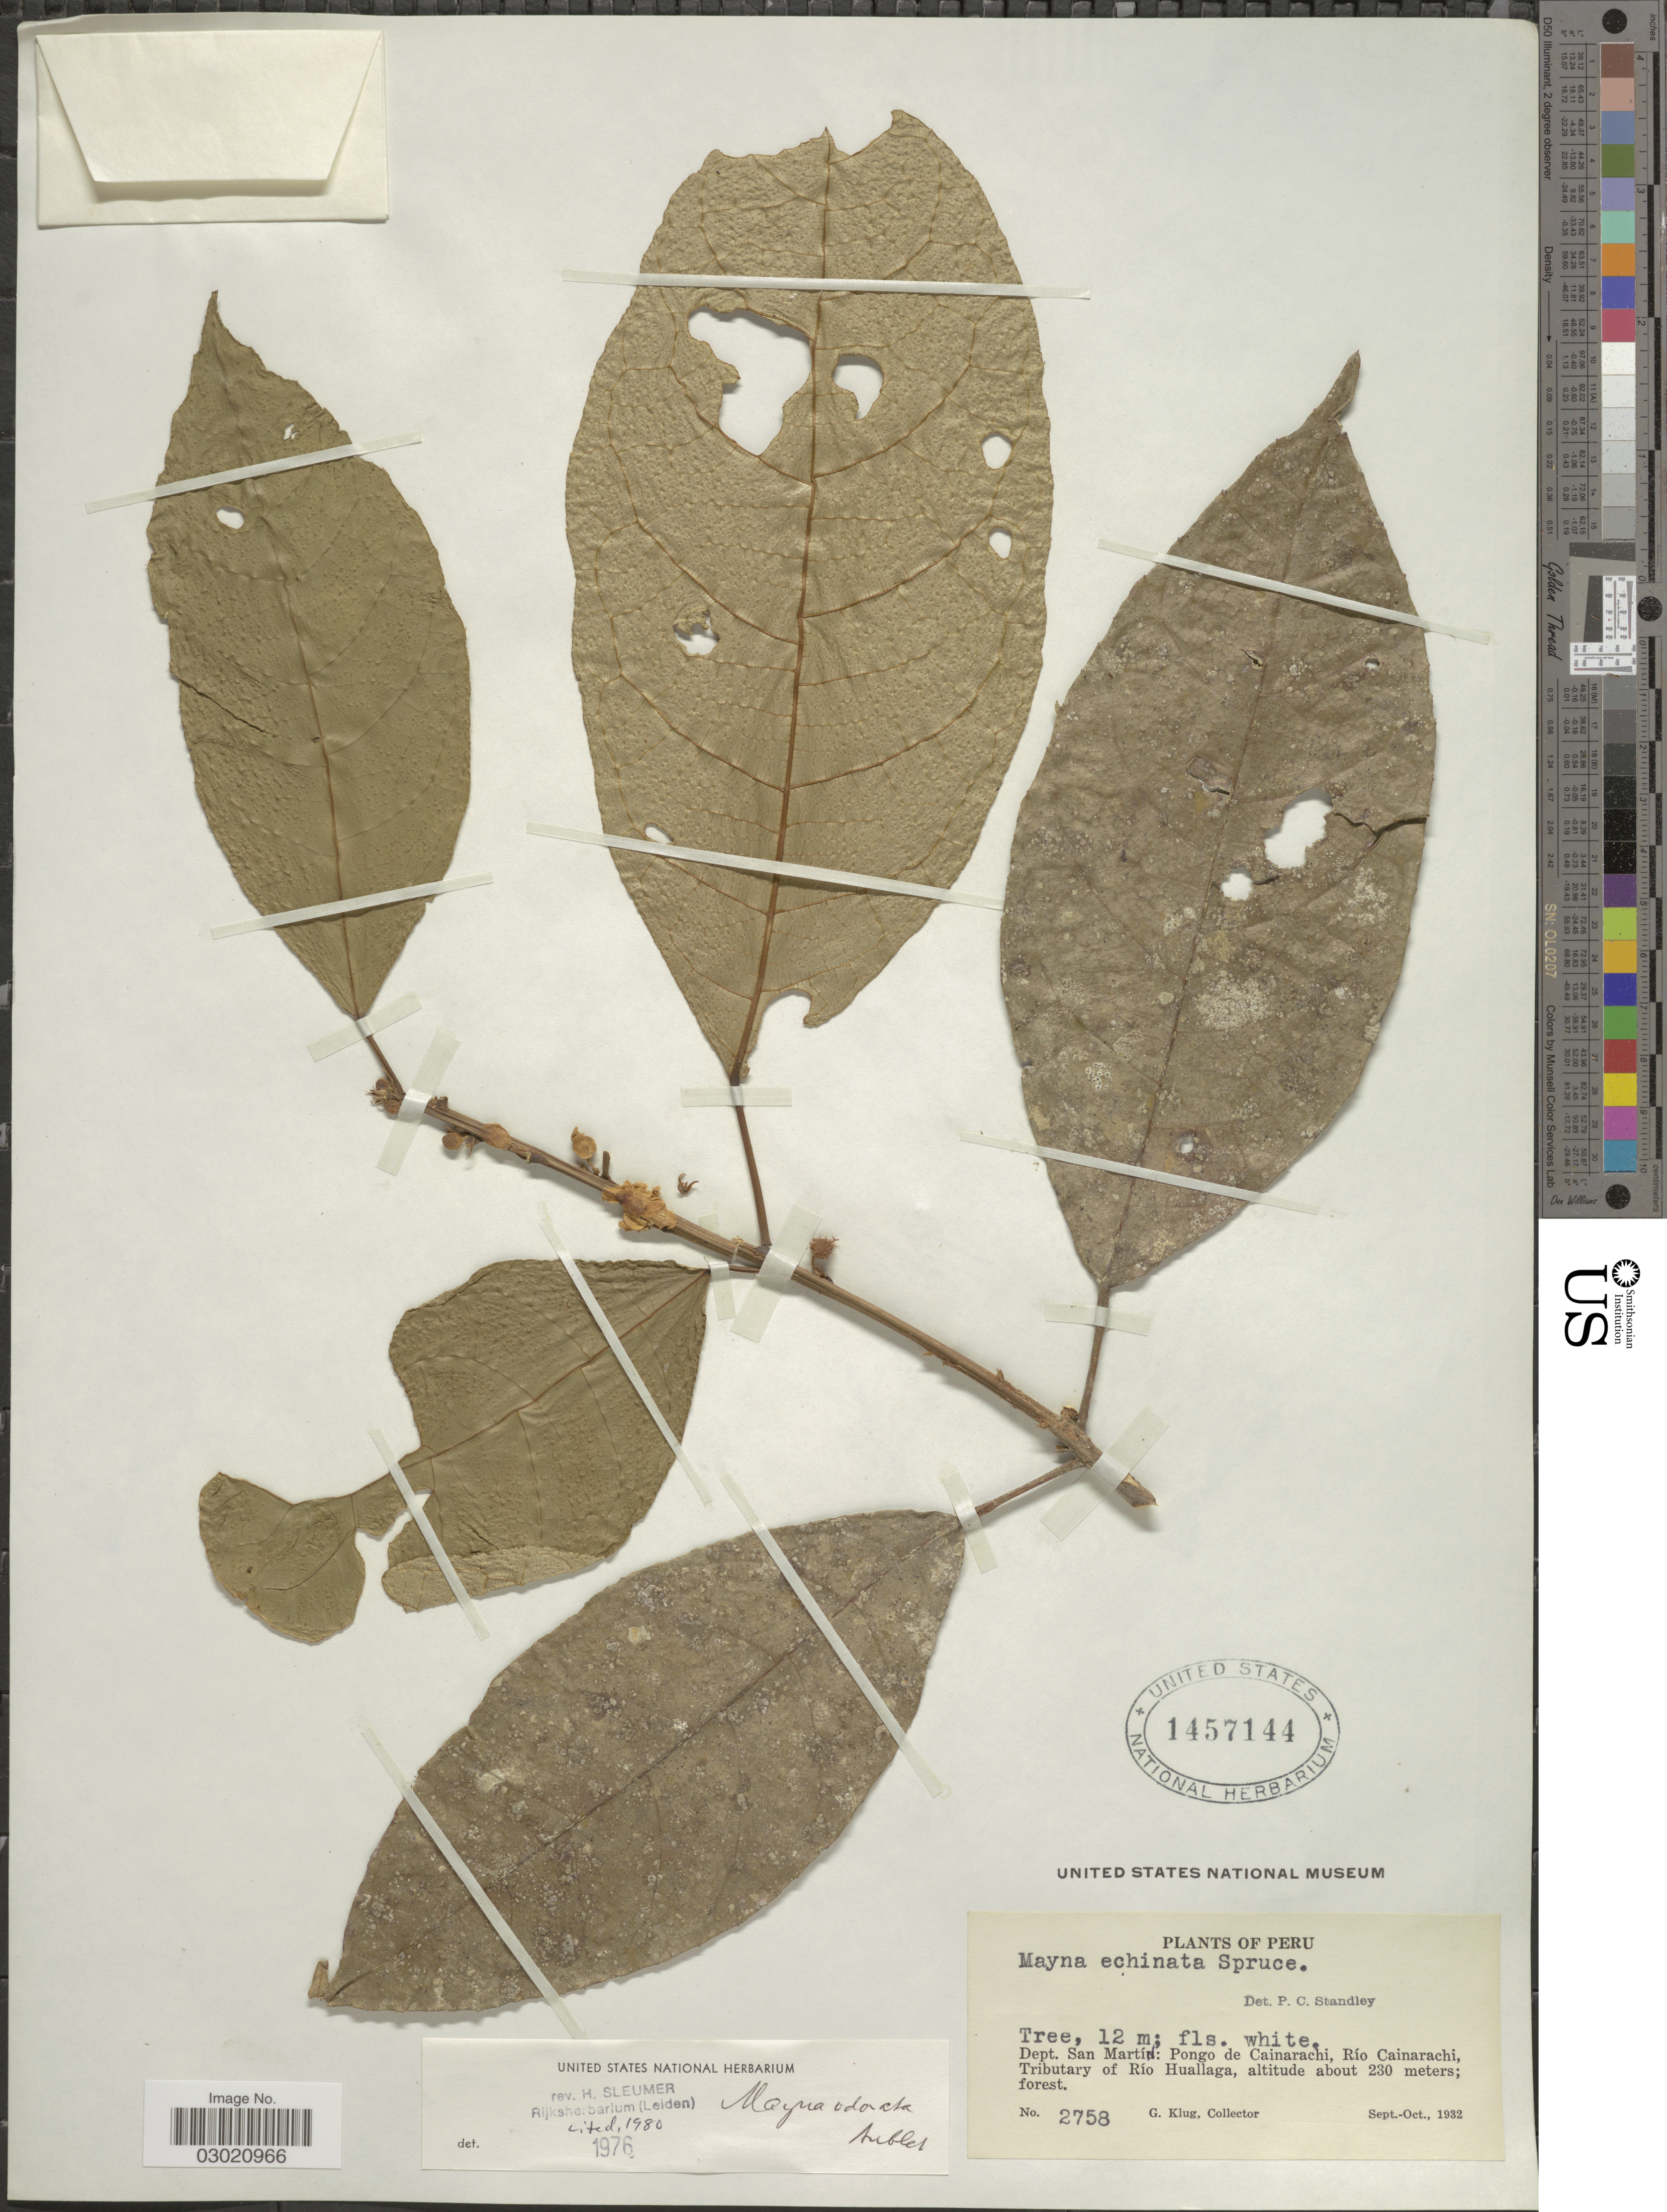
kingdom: Plantae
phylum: Tracheophyta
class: Magnoliopsida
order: Malpighiales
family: Achariaceae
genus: Mayna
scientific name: Mayna odorata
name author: Aubl.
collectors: G. Klug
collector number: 2758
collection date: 1932-09/1932-10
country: Peru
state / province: San Martín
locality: Dept. San Martín: Pongo de Cainarachi, Río Cainarachi, Tributary of Río Huallaga.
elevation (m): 230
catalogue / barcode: US 1457144